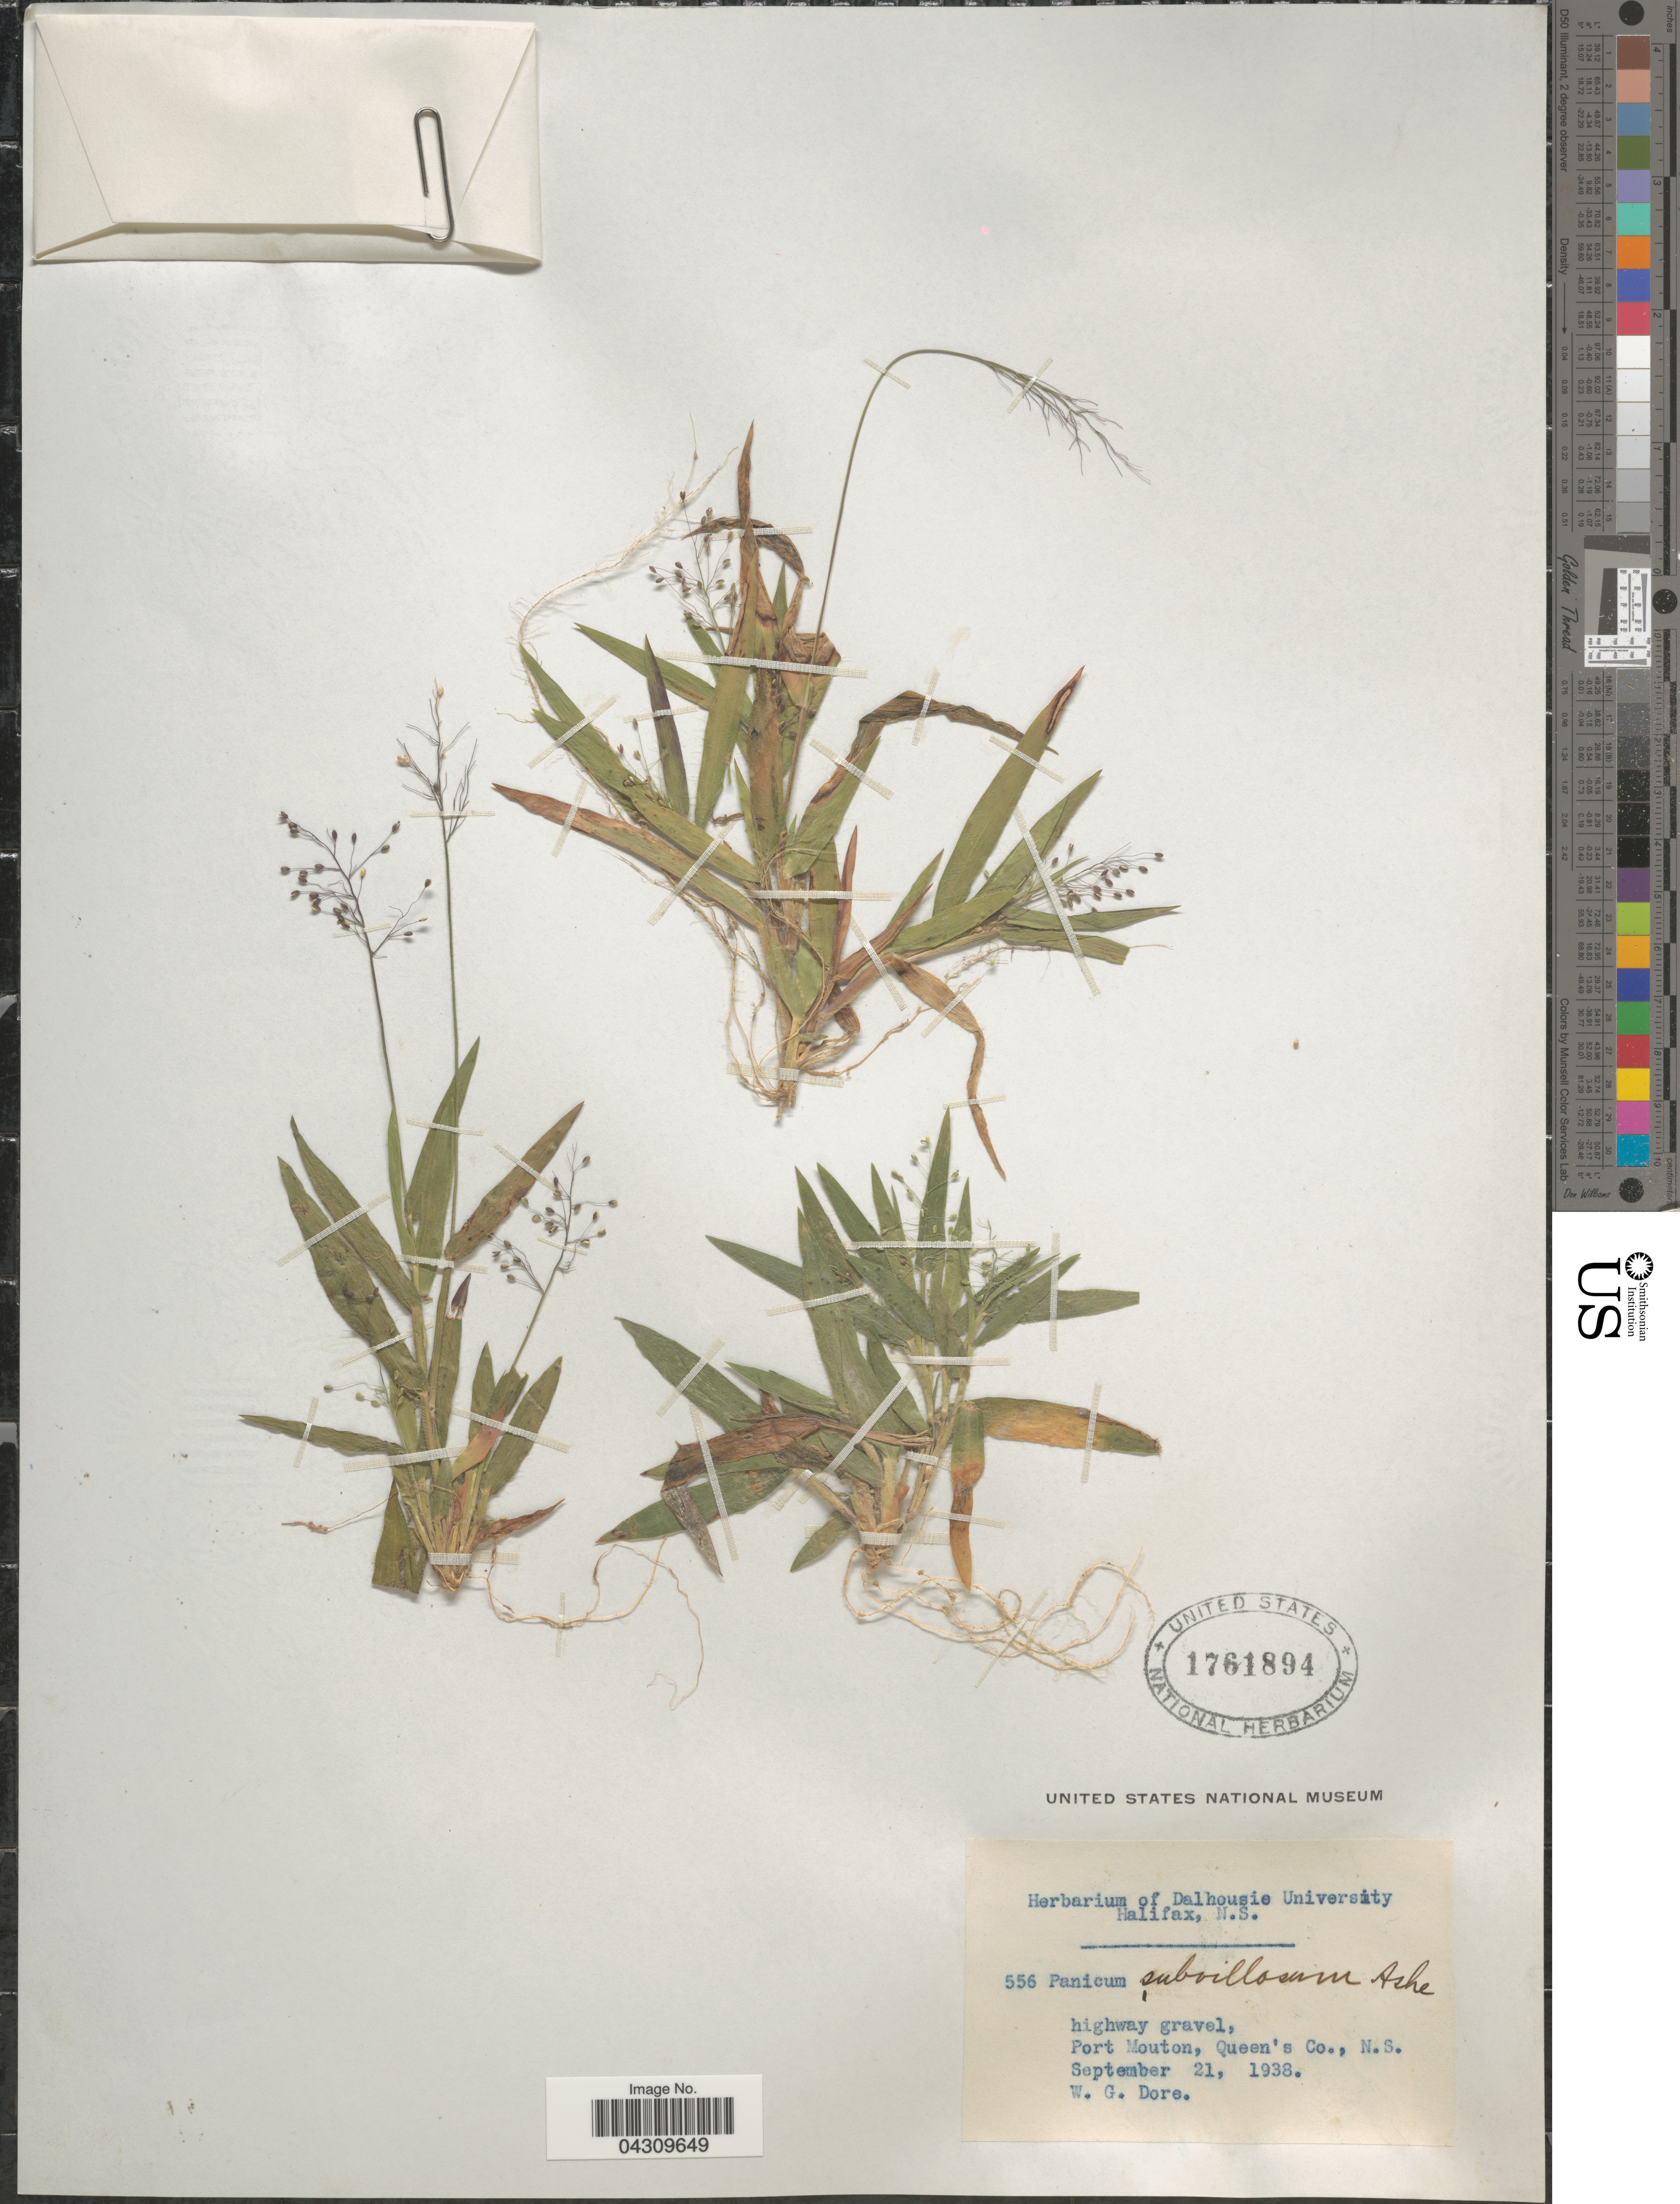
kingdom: Plantae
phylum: Tracheophyta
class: Liliopsida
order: Poales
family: Poaceae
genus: Dichanthelium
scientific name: Dichanthelium acuminatum var. acuminatum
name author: (Sw.) Gould & C.A. Clark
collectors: W. Dore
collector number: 556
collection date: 1938-09-21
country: Canada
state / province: Nova Scotia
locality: Highway gravel, Port Mouton, Queen's Co.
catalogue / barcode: US 1761894